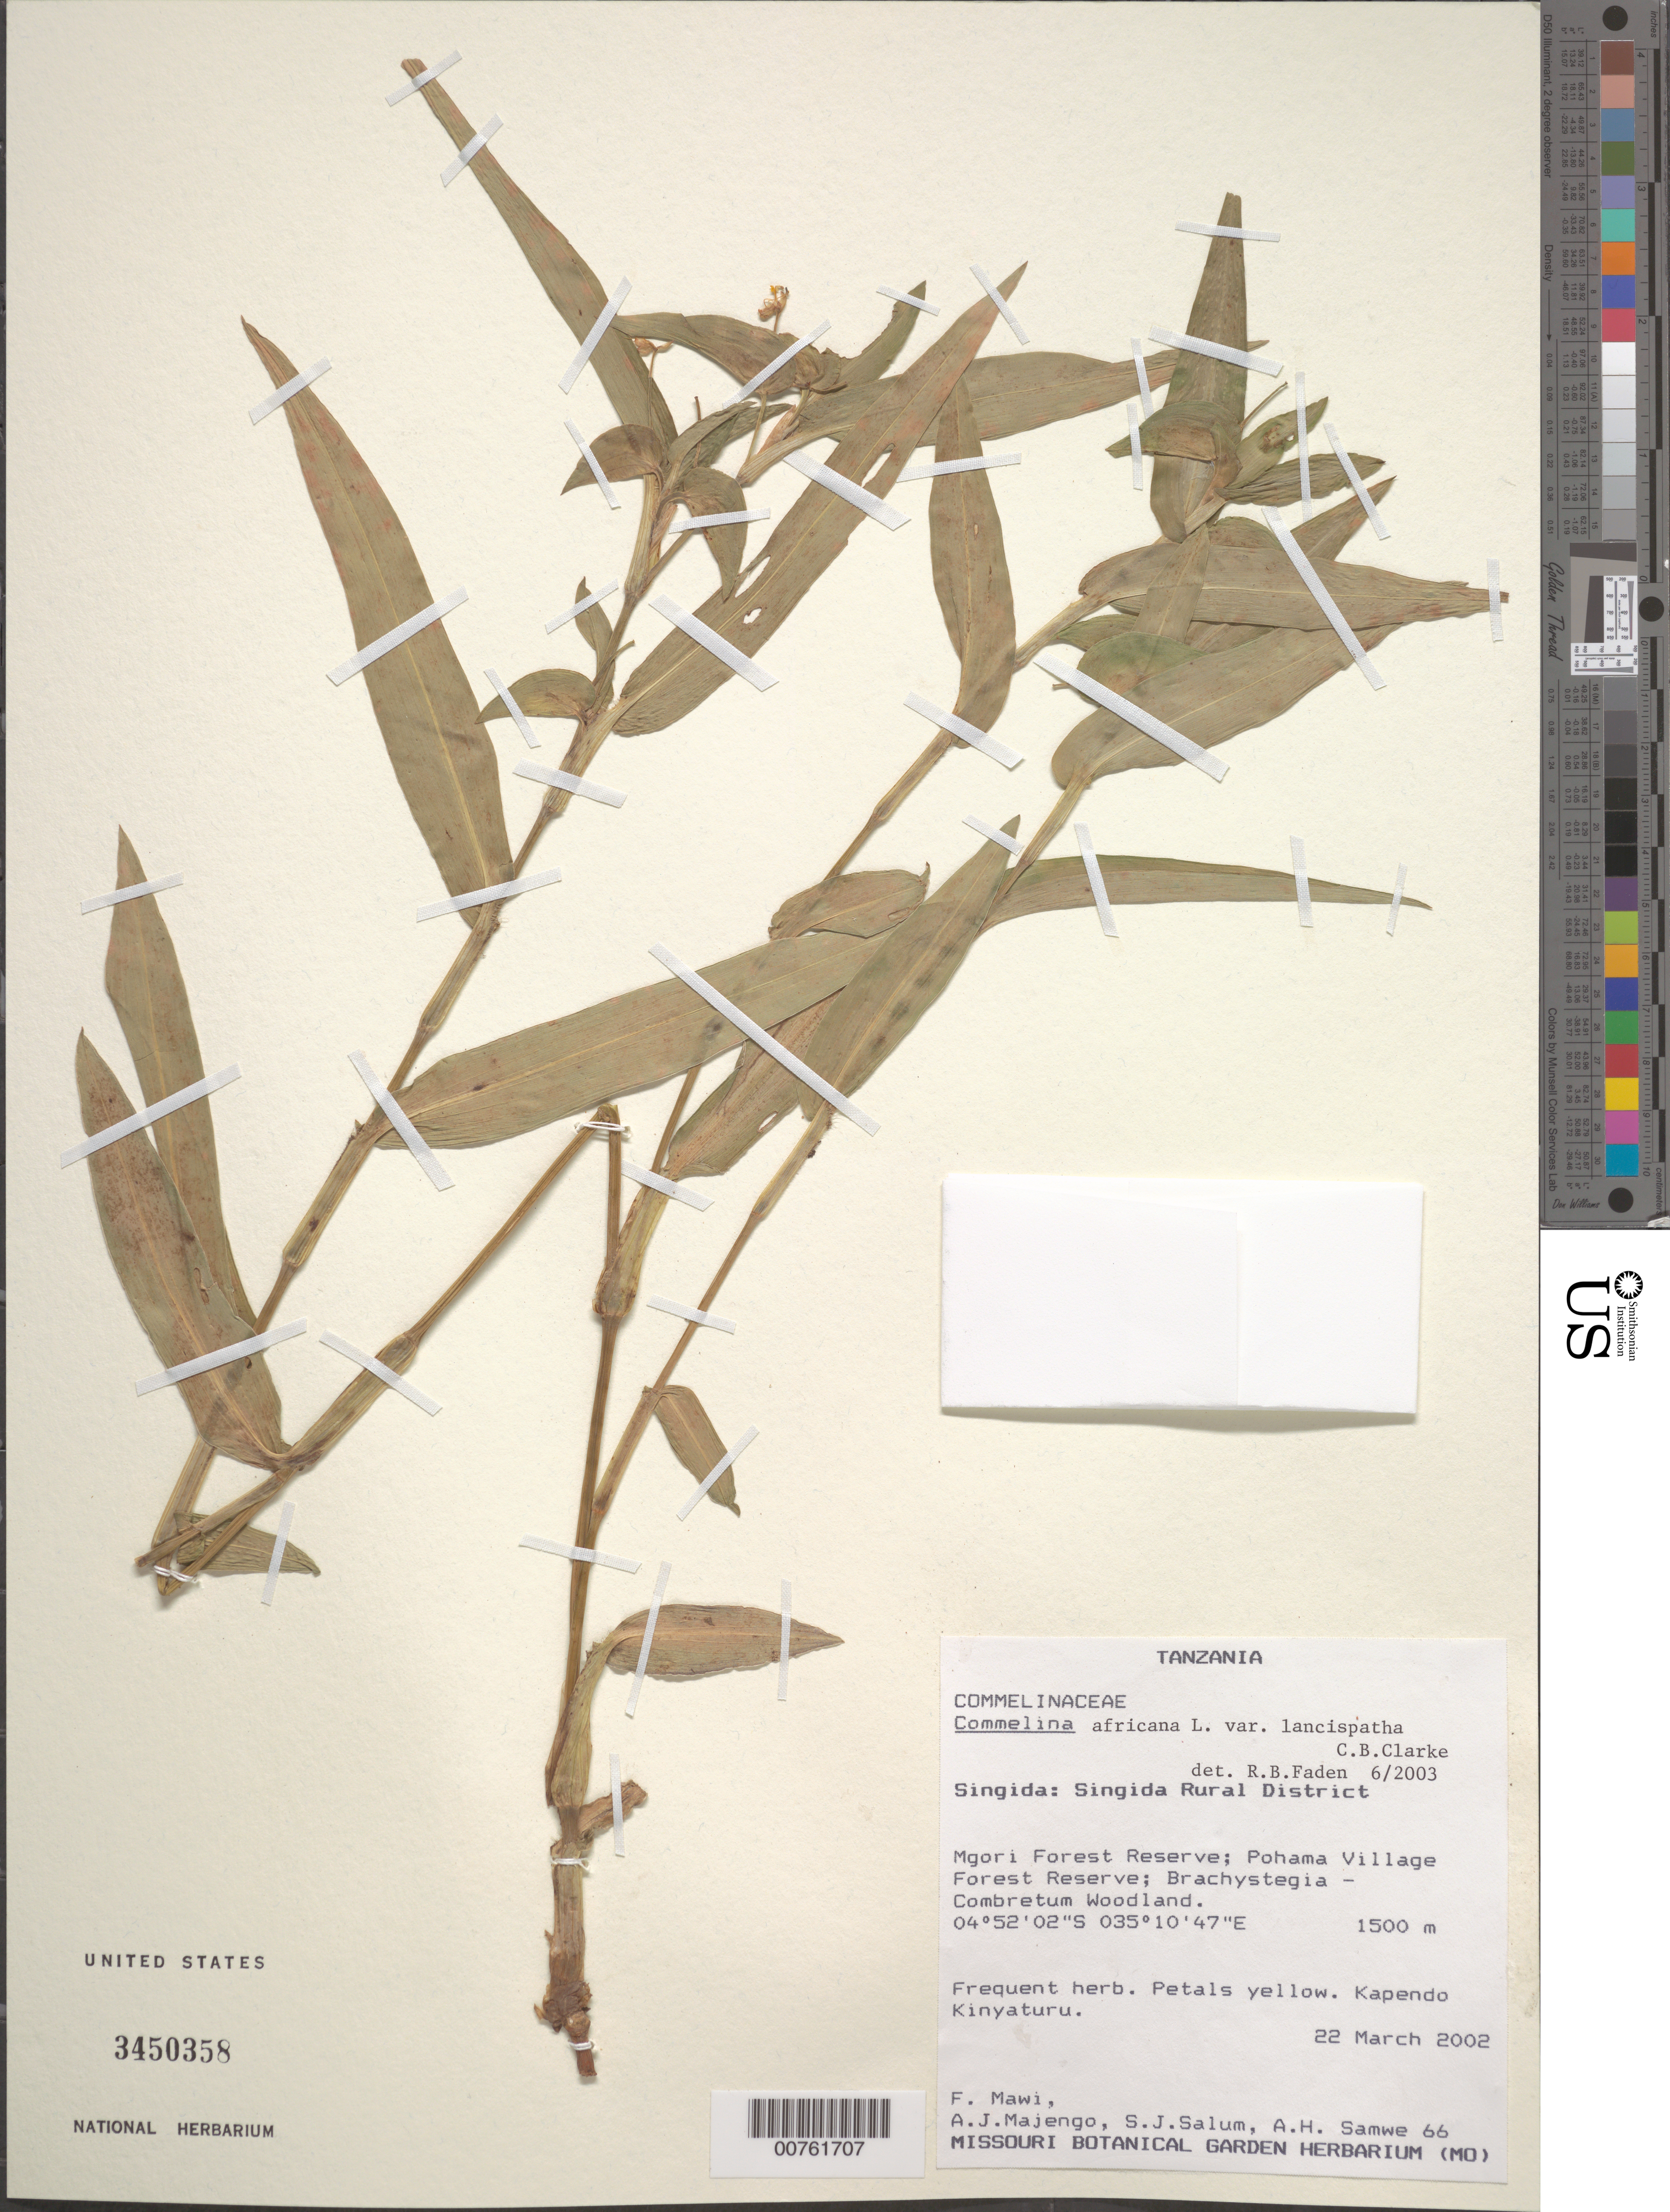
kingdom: Plantae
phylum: Tracheophyta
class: Liliopsida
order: Commelinales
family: Commelinaceae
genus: Commelina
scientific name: Commelina africana var. lancispatha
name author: C.B. Clarke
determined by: Faden, Robert B., (US), Smithsonian Institution - National Museum of Natural History (UNITED STATES)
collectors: F. Mawi, A. Majengo, S. Salum & A. Samwe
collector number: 66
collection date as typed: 22 Mar 2002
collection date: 2002-03-22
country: Tanzania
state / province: Singida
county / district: Singida Rural District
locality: Mgori Forest Reserve; Pohama Village Forest Reserve.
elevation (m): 1500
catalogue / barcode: US 3450358